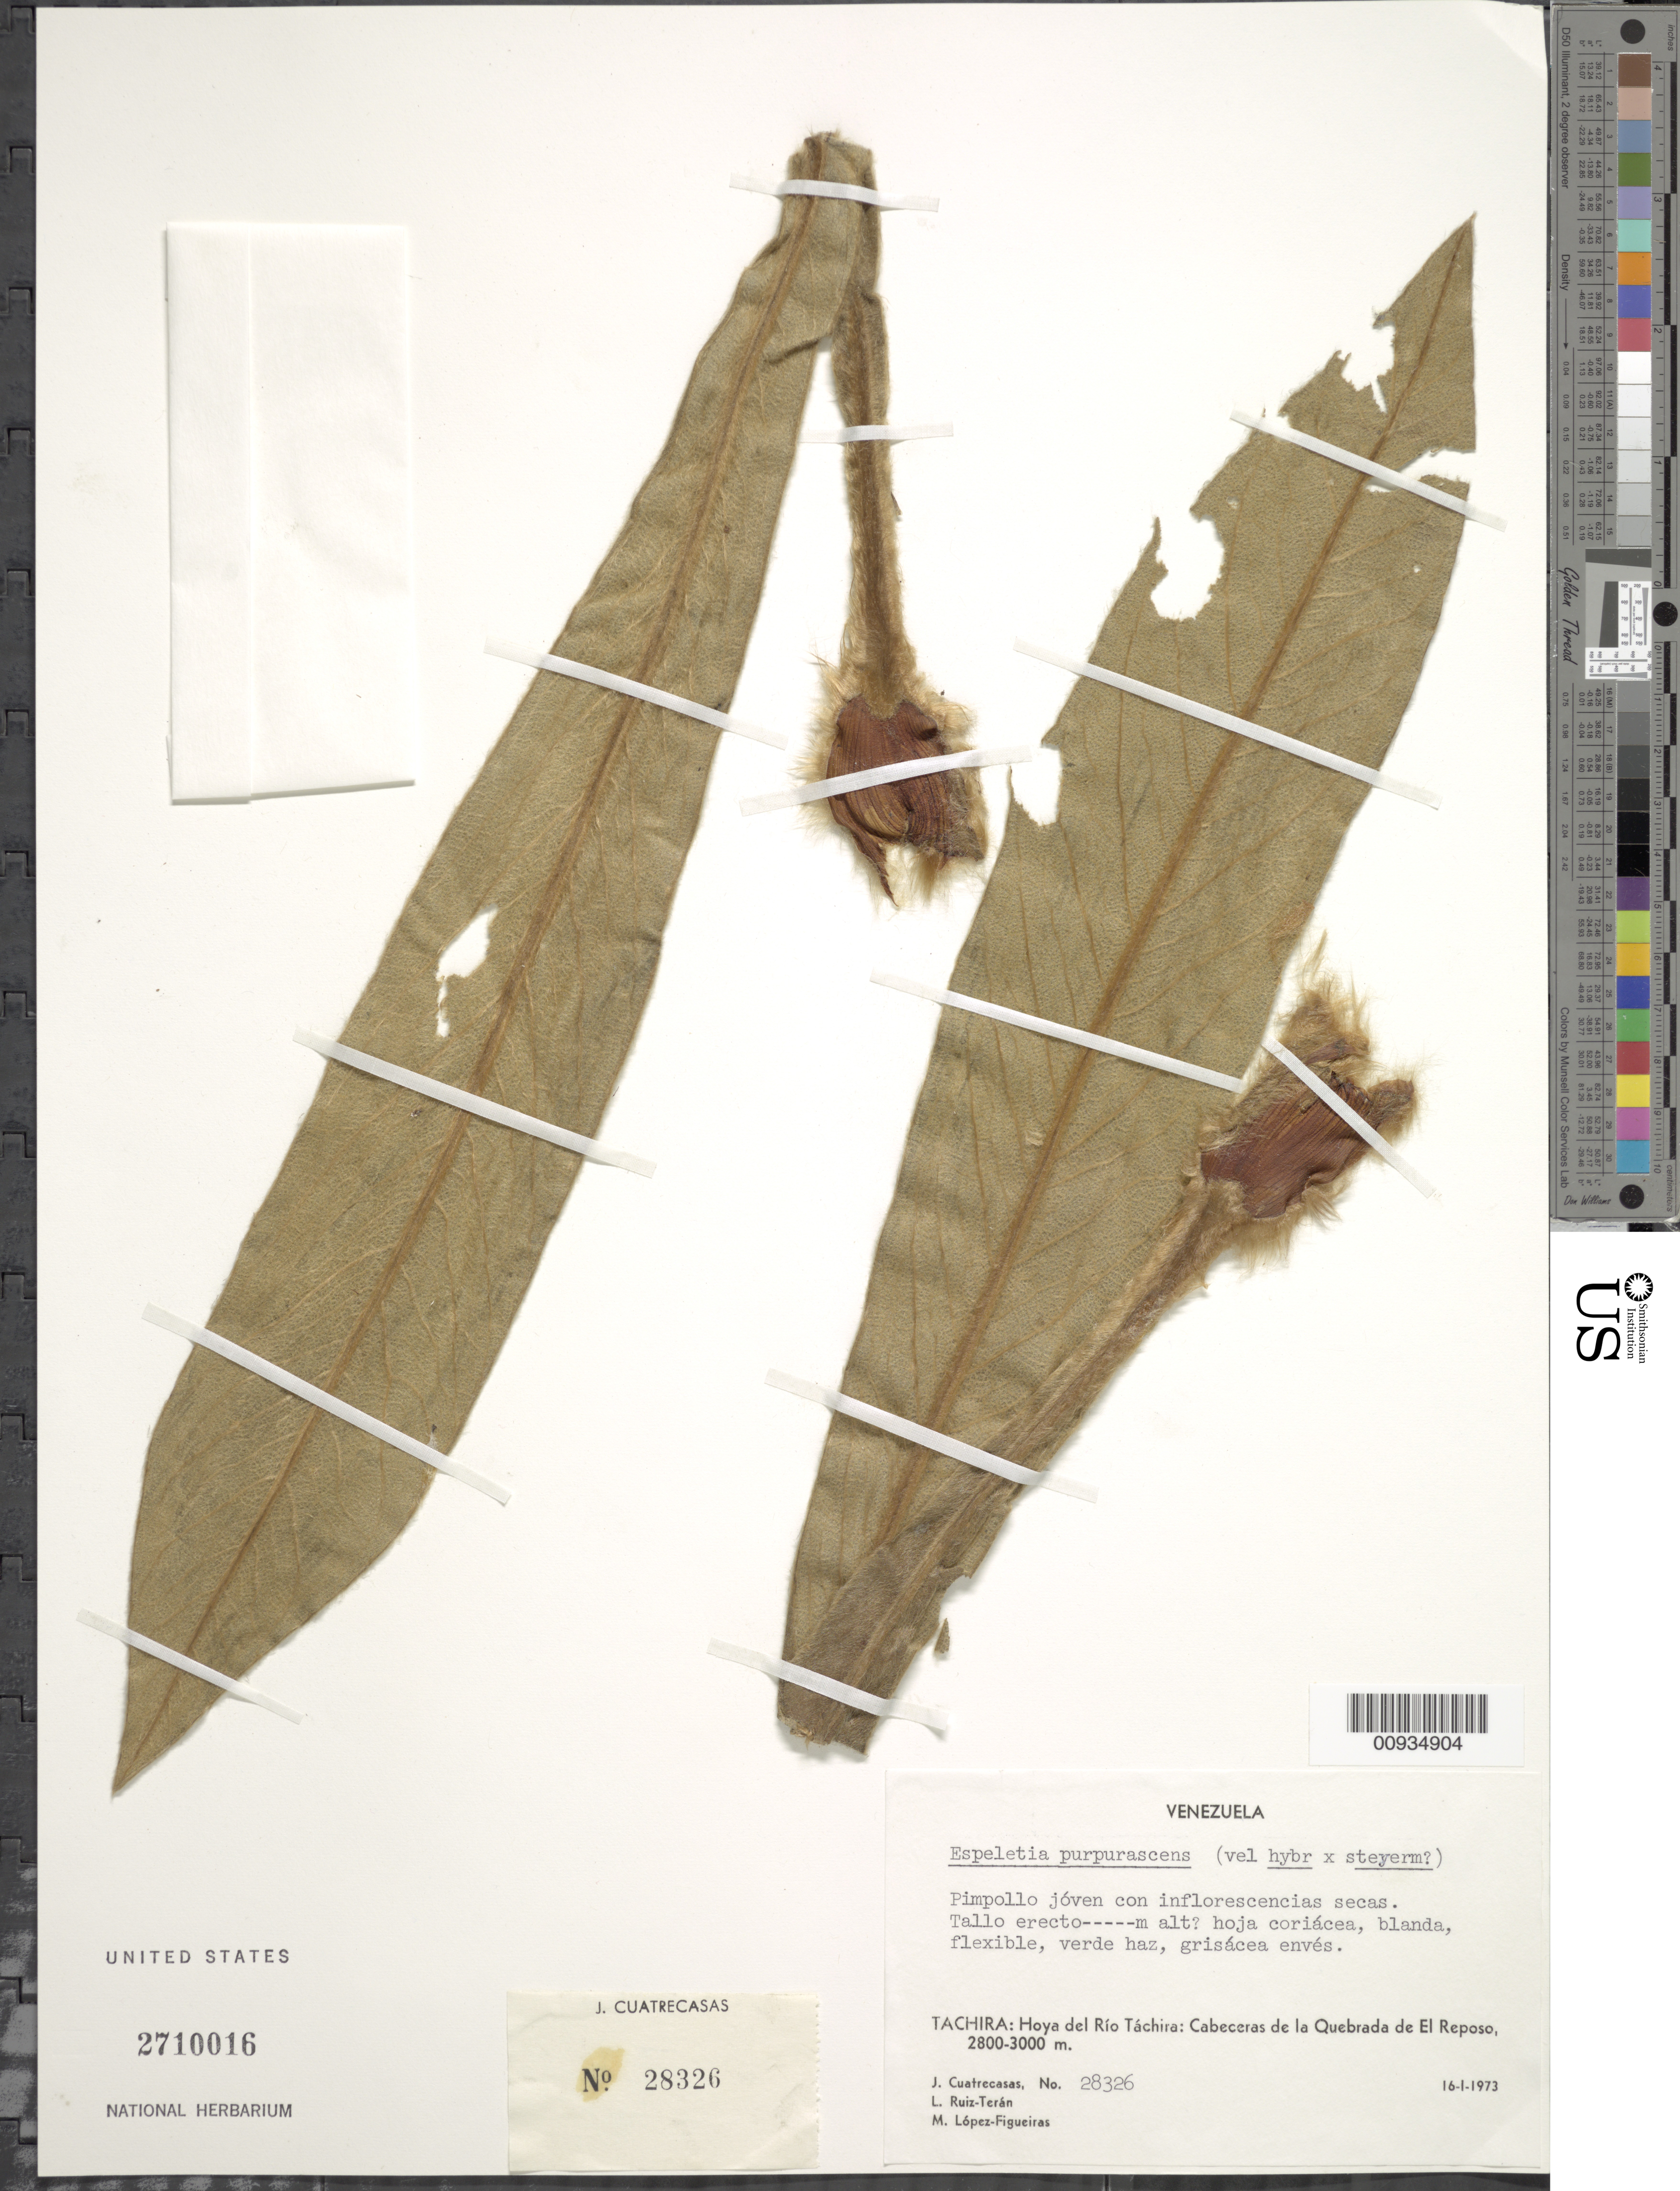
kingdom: Plantae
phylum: Tracheophyta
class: Magnoliopsida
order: Asterales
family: Asteraceae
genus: Espeletiopsis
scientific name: Espeletiopsis purpurascens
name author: (Cuatrec.) Cuatrec.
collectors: J. Cuatrecasas, L. E. Ruíz-Terán & M. López Figueiras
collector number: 28326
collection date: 1973-01-16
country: Venezuela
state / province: Tachira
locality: Hoya del Rio Tachira, Cabeceras de la Quebrada de El Reposo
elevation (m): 2800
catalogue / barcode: US 2710016